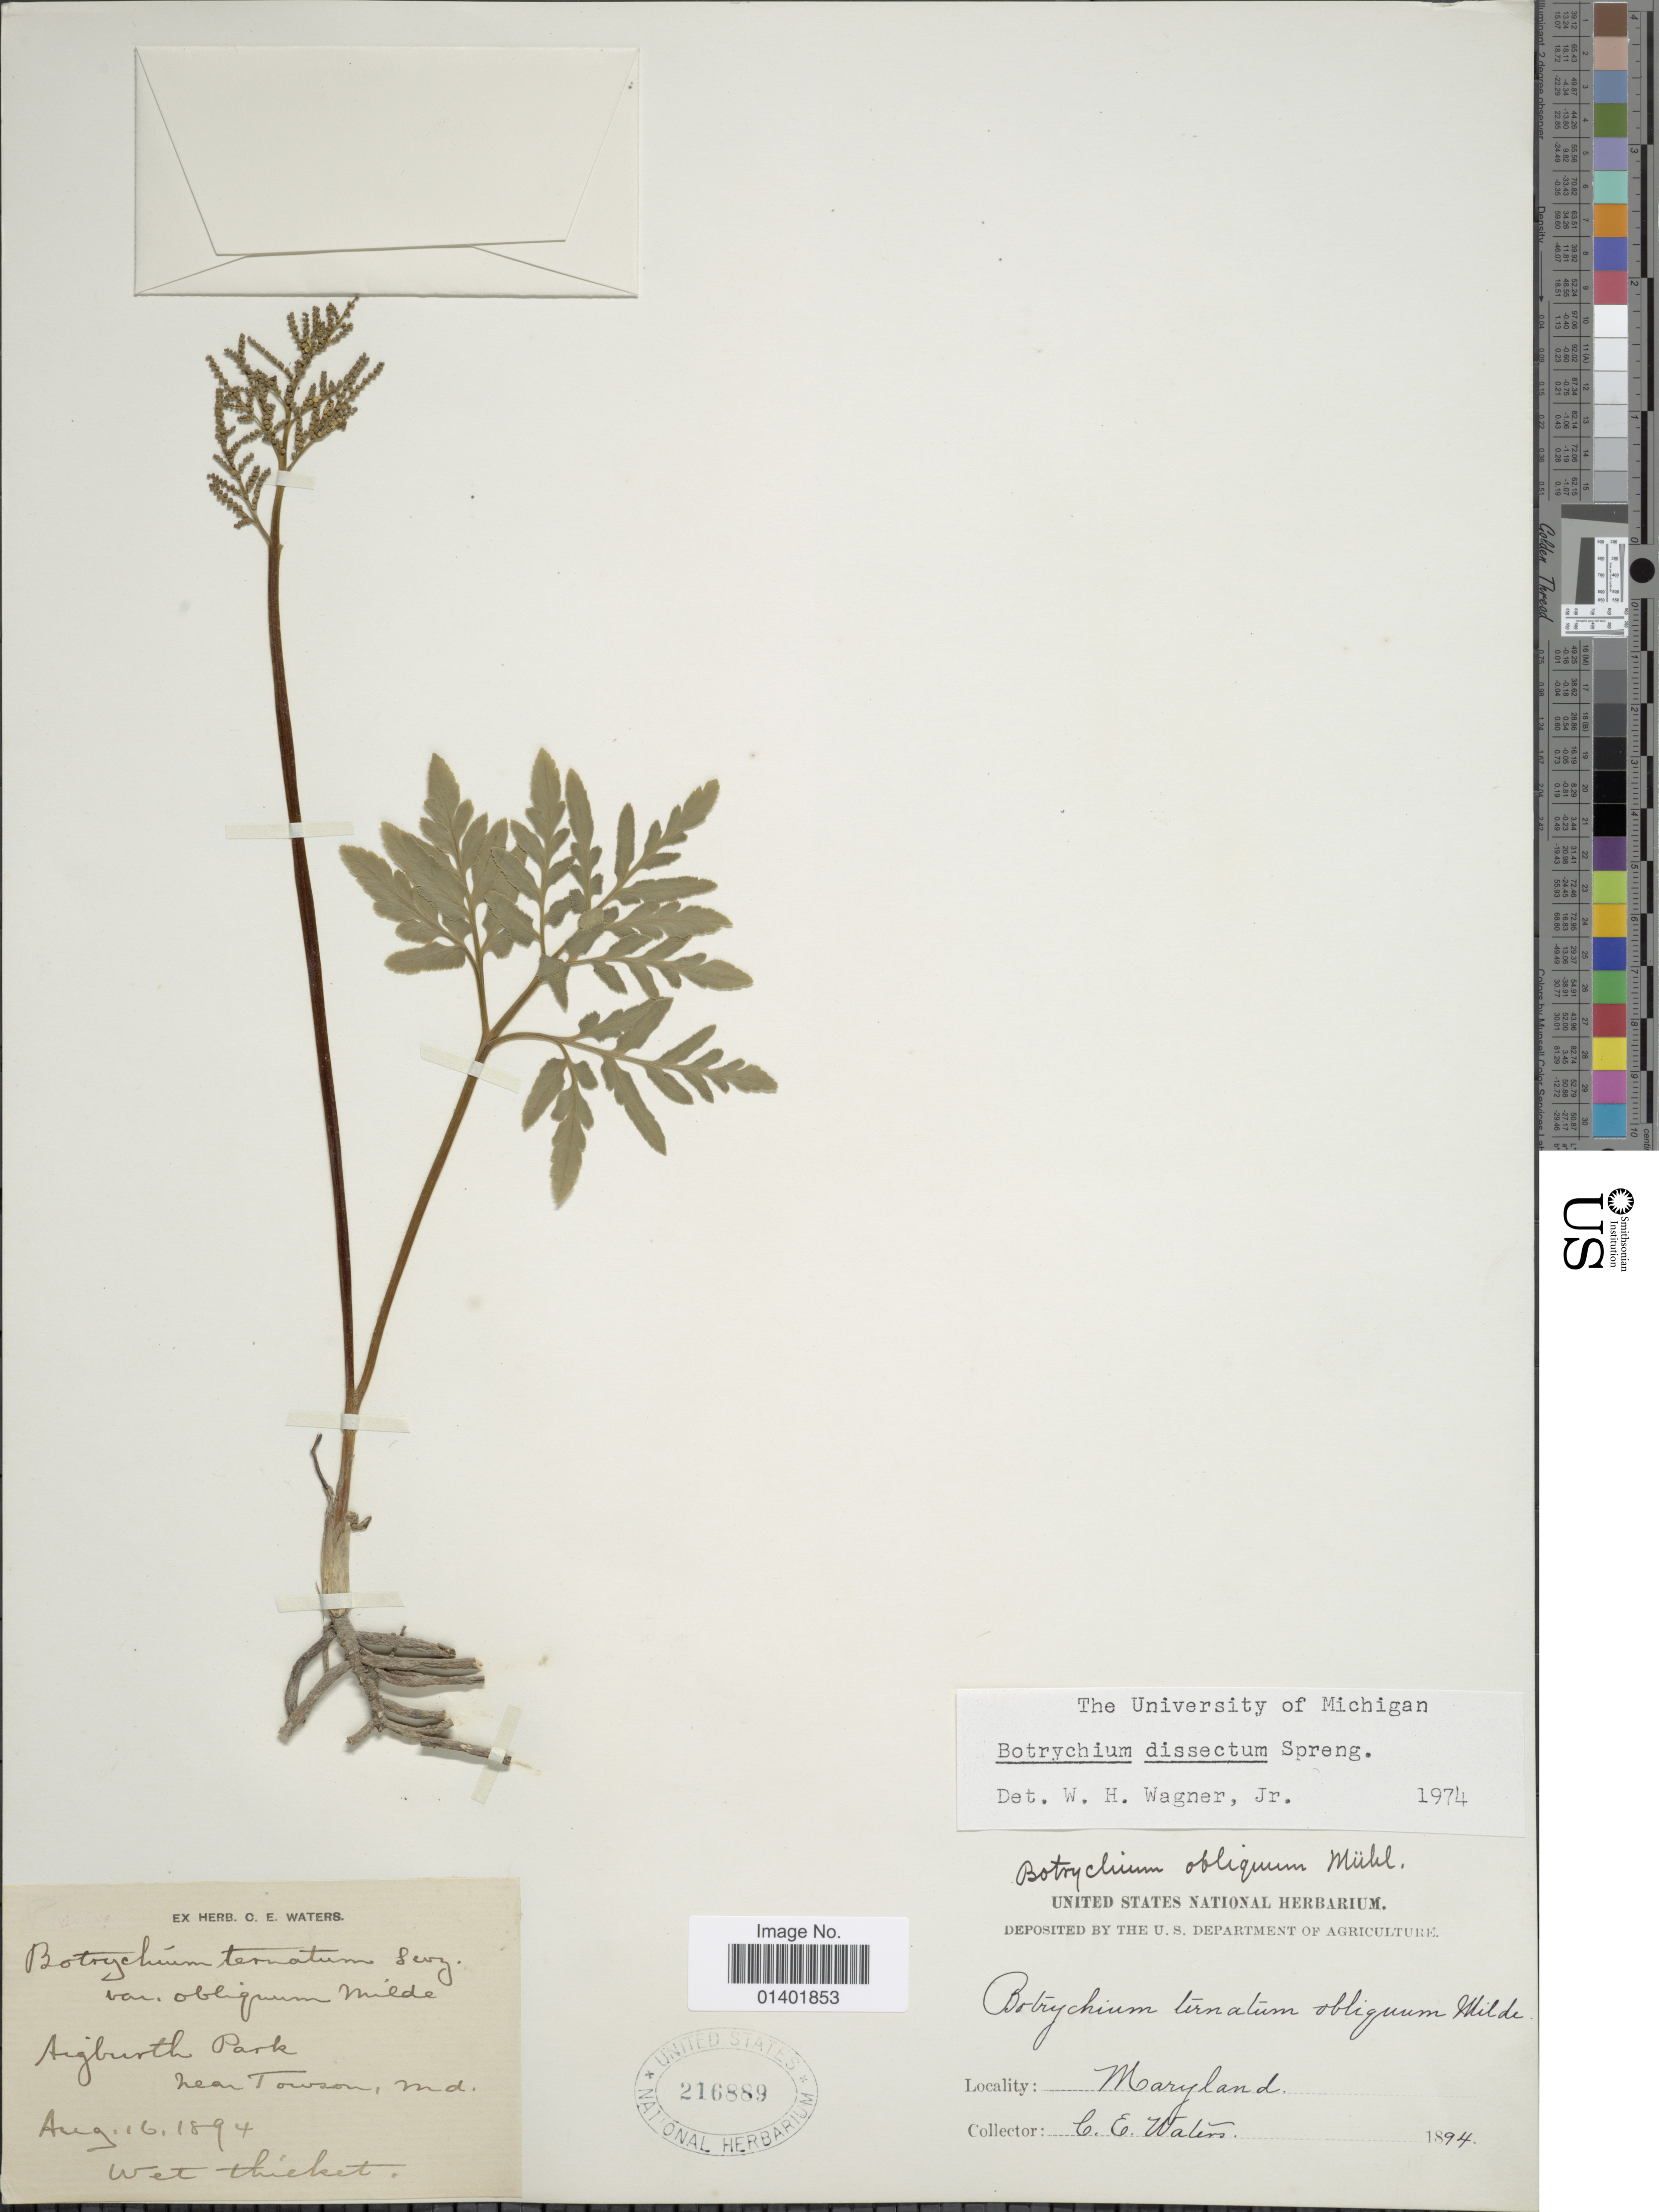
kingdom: Plantae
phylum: Tracheophyta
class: Polypodiopsida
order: Ophioglossales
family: Ophioglossaceae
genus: Botrychium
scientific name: Botrychium dissectum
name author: Spreng.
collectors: C. Waters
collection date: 1894-08-16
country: United States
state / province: Maryland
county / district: Baltimore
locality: Aigburth Park, near Towson.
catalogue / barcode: US 216889